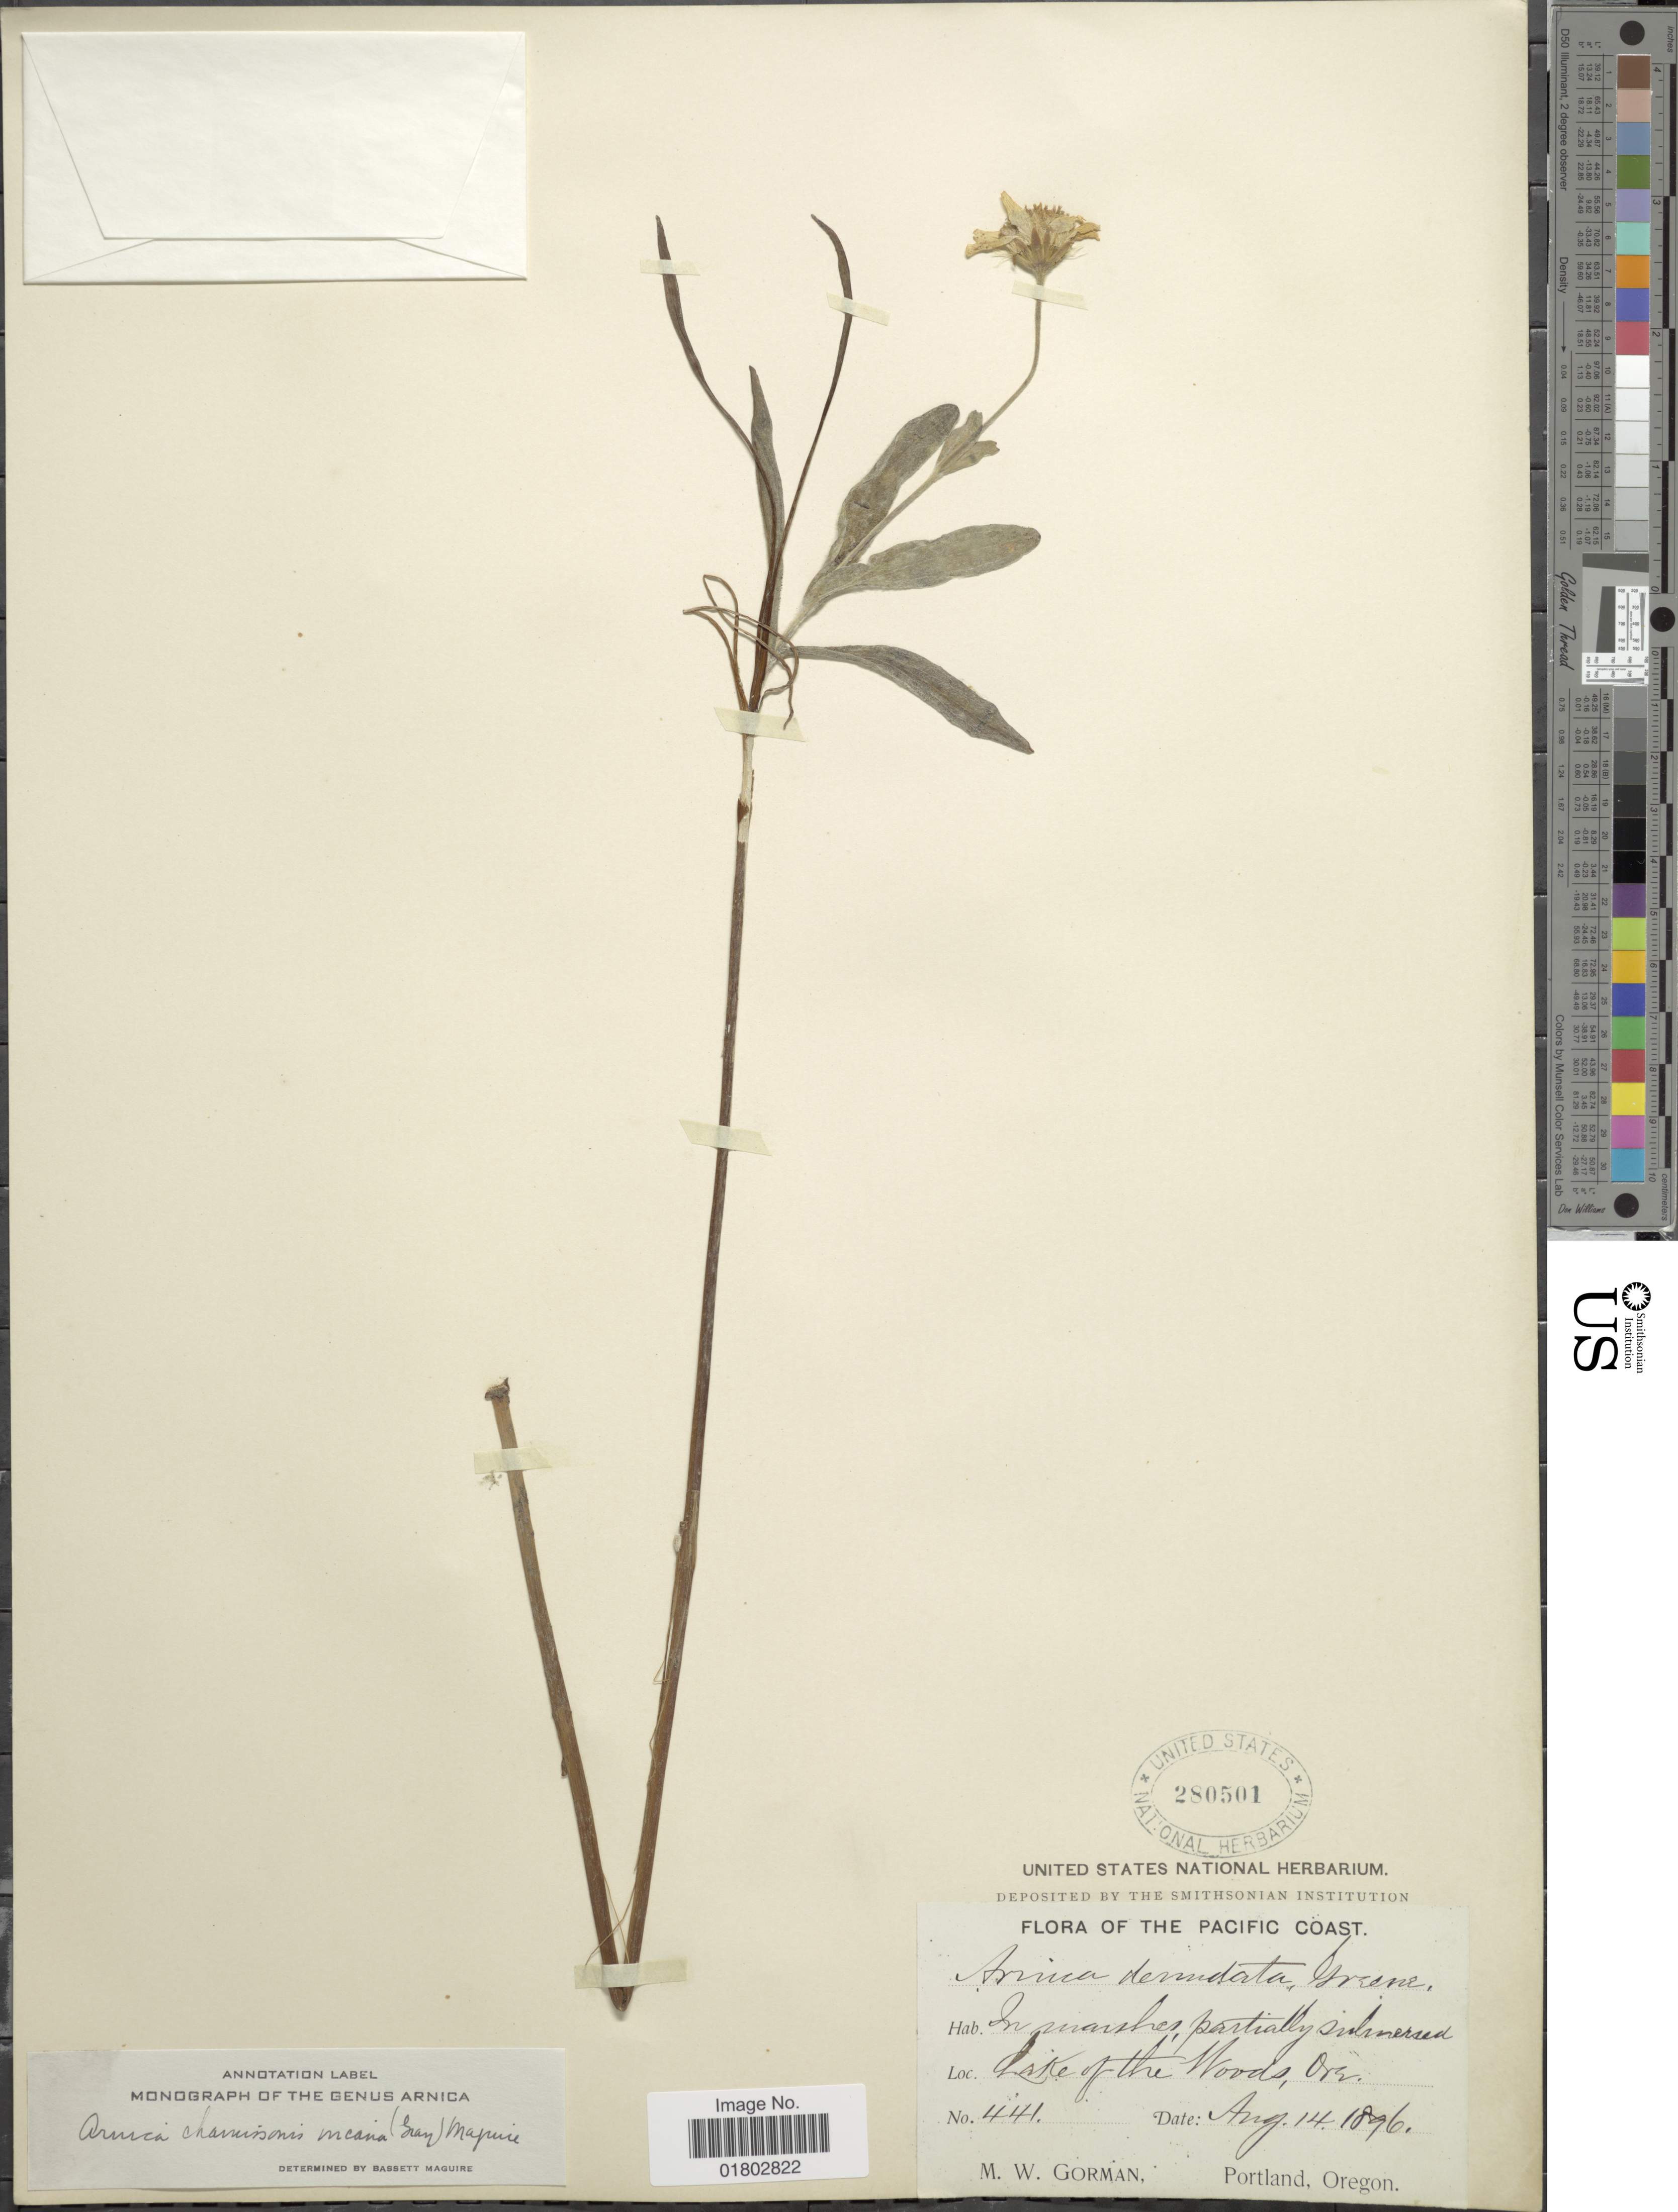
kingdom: Plantae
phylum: Tracheophyta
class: Magnoliopsida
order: Asterales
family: Asteraceae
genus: Arnica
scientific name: Arnica chamissonis subsp. incana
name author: (A. Gray) Maguire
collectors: M. W. Gorman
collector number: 441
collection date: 1896-08-14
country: United States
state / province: Oregon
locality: Lake of the Woods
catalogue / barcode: US 280501